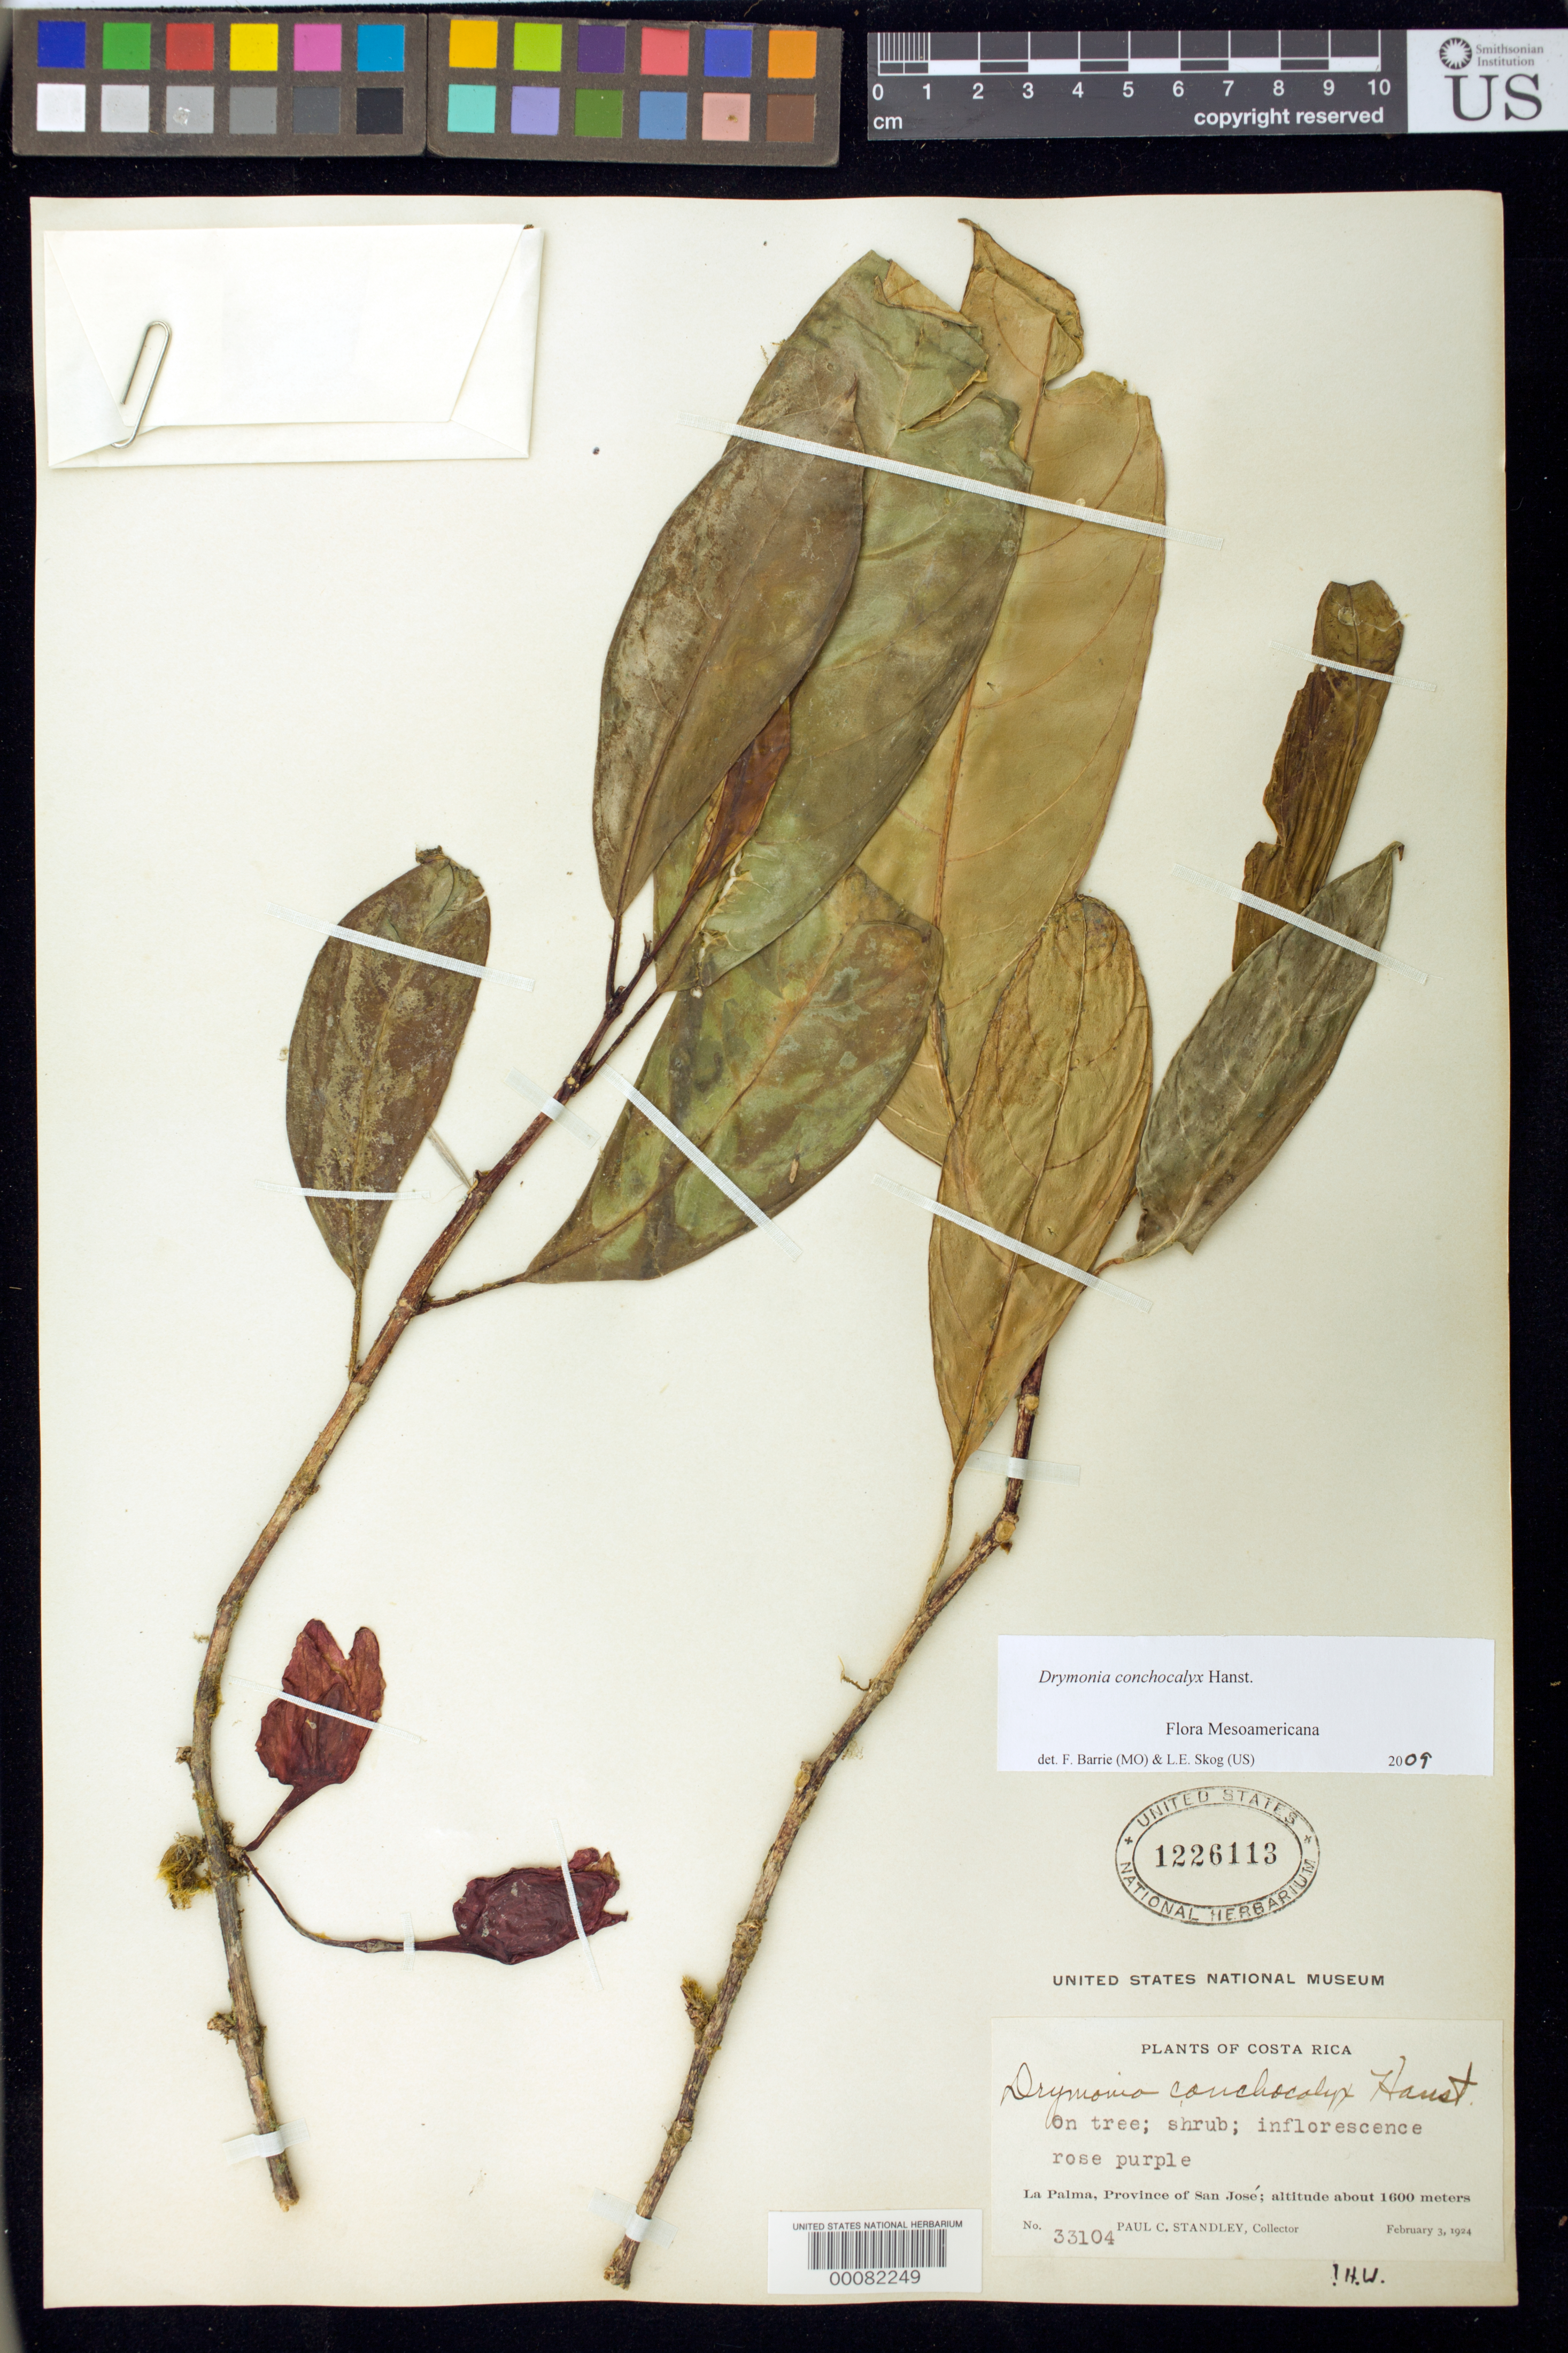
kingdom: Plantae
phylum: Tracheophyta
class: Magnoliopsida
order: Lamiales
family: Gesneriaceae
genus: Drymonia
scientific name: Drymonia conchocalyx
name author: Hanst.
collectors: P. C. Standley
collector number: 33104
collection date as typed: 03 Feb 1924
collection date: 1924-02-03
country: Costa Rica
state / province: San José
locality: La Palma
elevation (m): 1600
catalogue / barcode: US 1226113